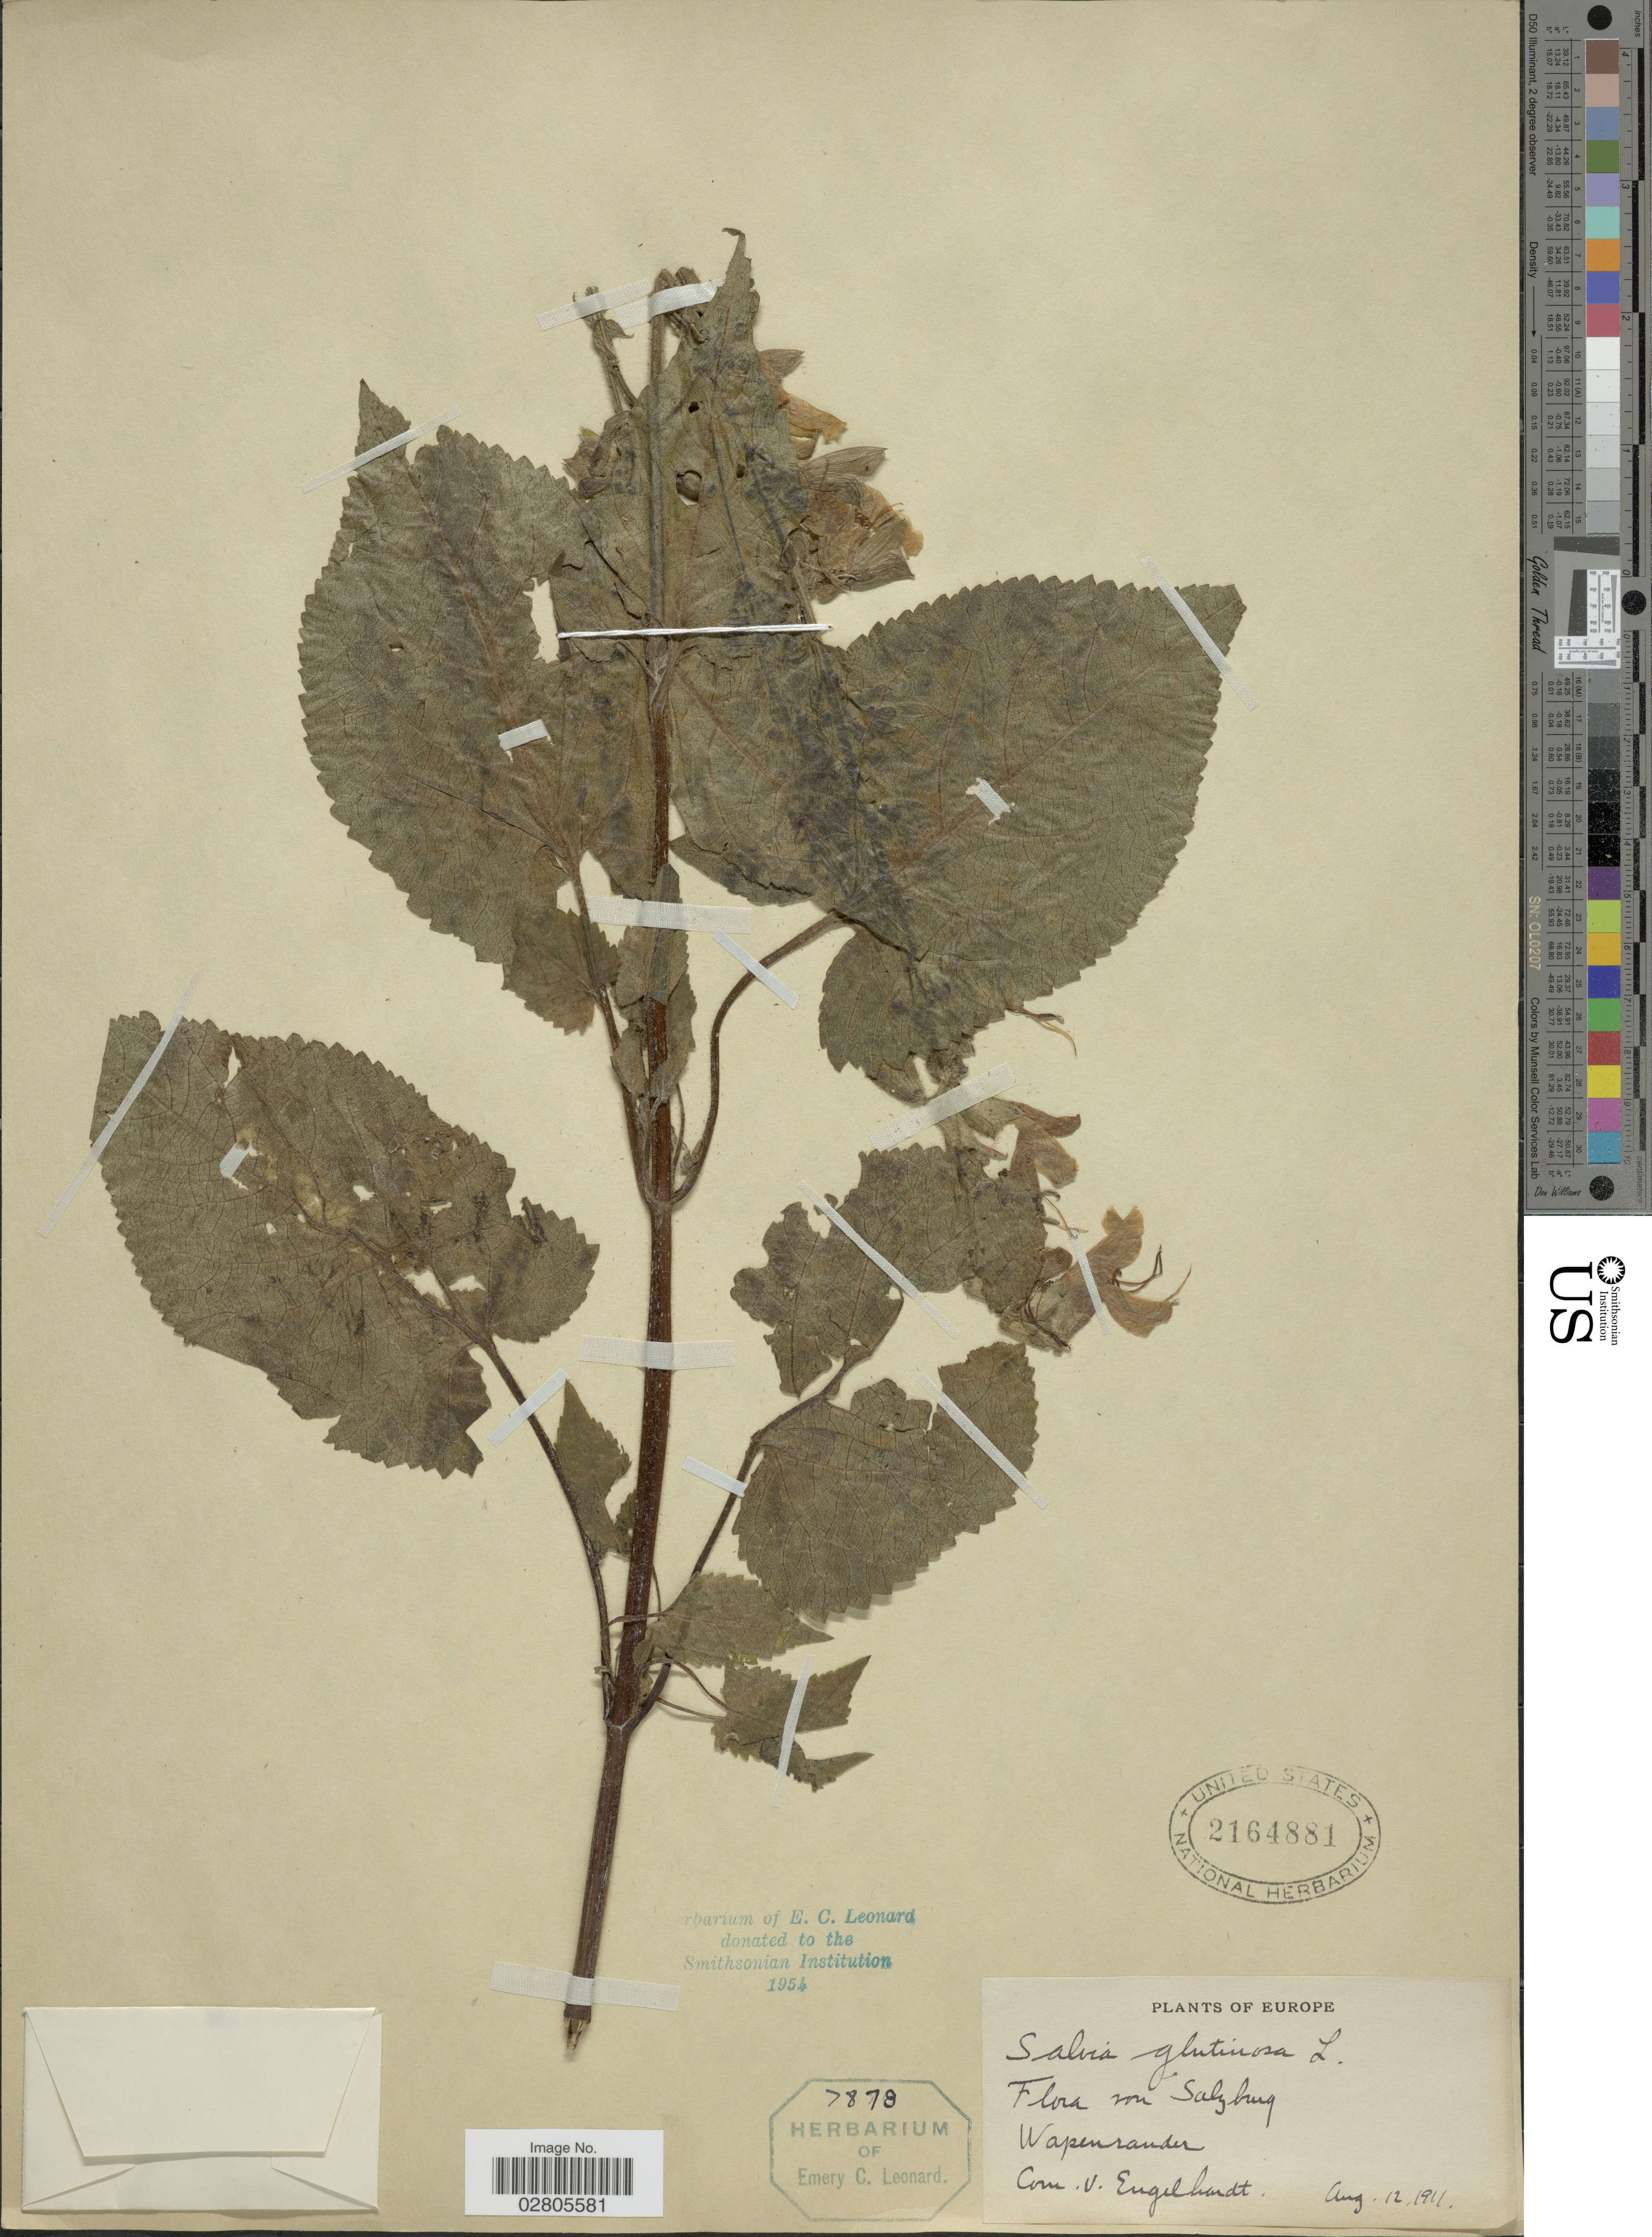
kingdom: Plantae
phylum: Tracheophyta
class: Magnoliopsida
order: Lamiales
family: Lamiaceae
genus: Salvia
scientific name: Salvia glutinosa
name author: L.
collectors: V. Engelhardt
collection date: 1911-08-12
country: Austria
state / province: Salzburg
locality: Wapenrander.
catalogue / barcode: US 2164881